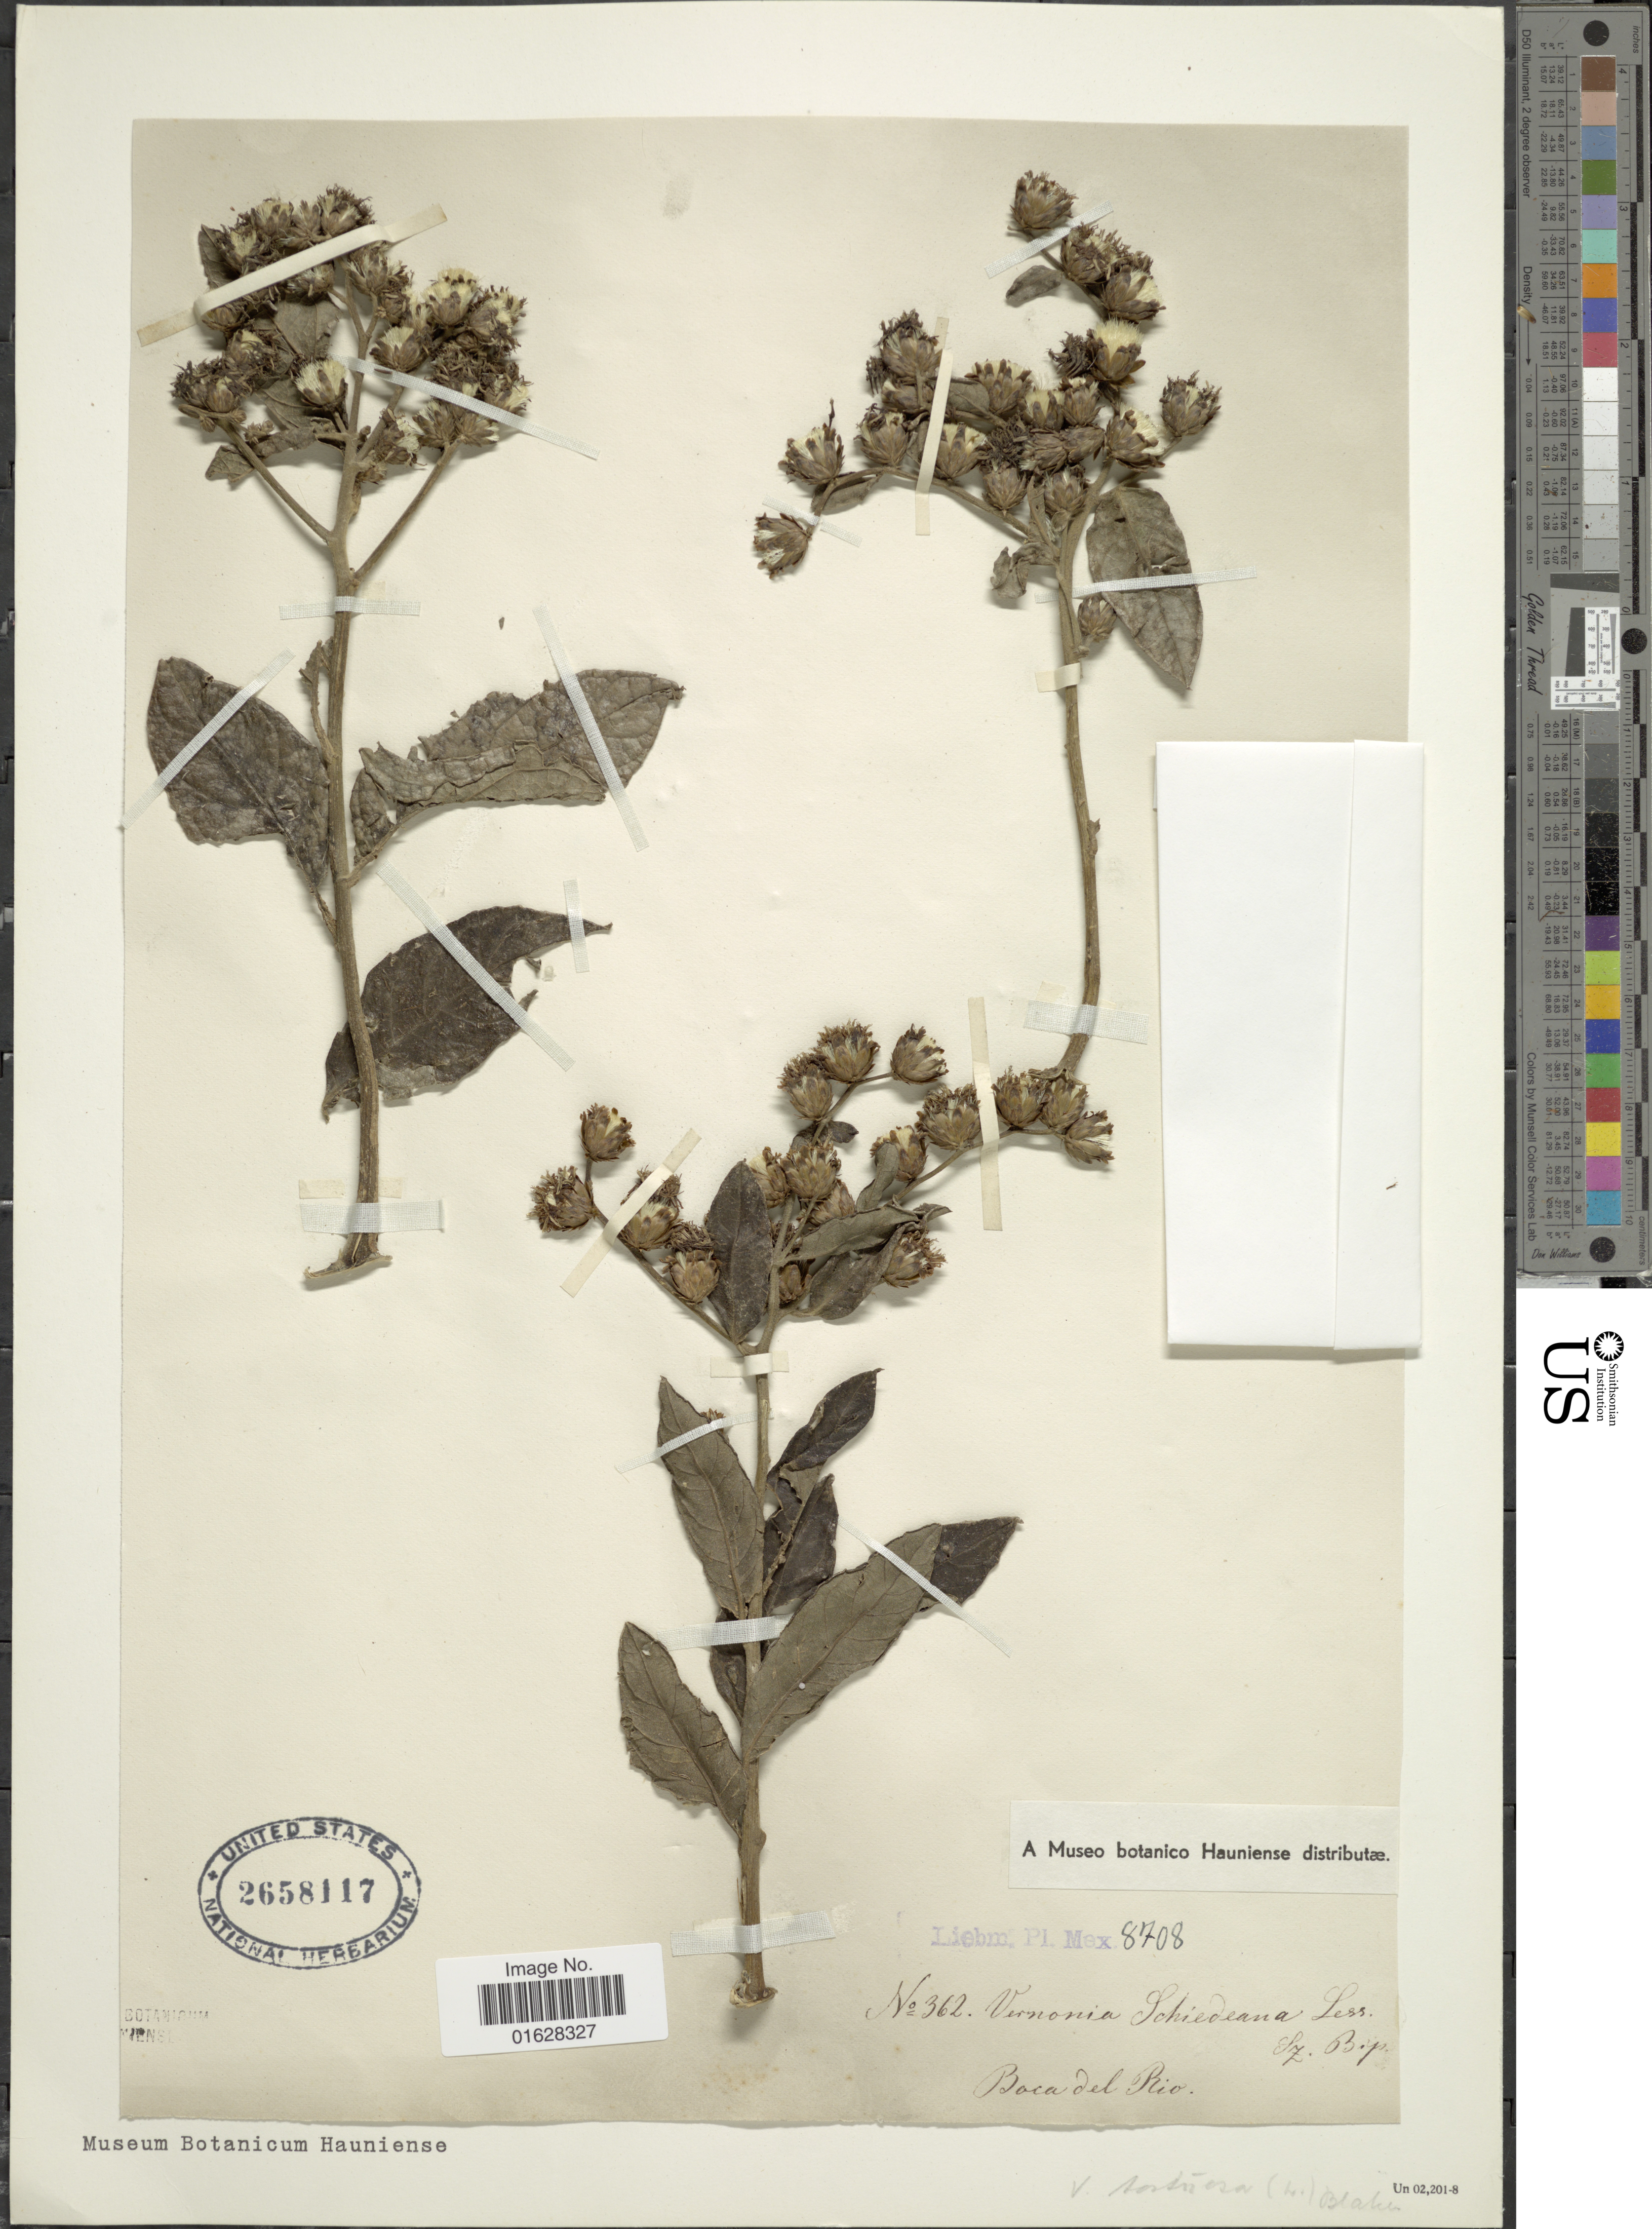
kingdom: Plantae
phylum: Tracheophyta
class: Magnoliopsida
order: Asterales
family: Asteraceae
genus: Lepidaploa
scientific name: Lepidaploa tortuosa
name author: (L.) H. Rob.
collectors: F. M. Liebmann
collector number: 362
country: Mexico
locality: Mex, Boca del Rio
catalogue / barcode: US 2658117